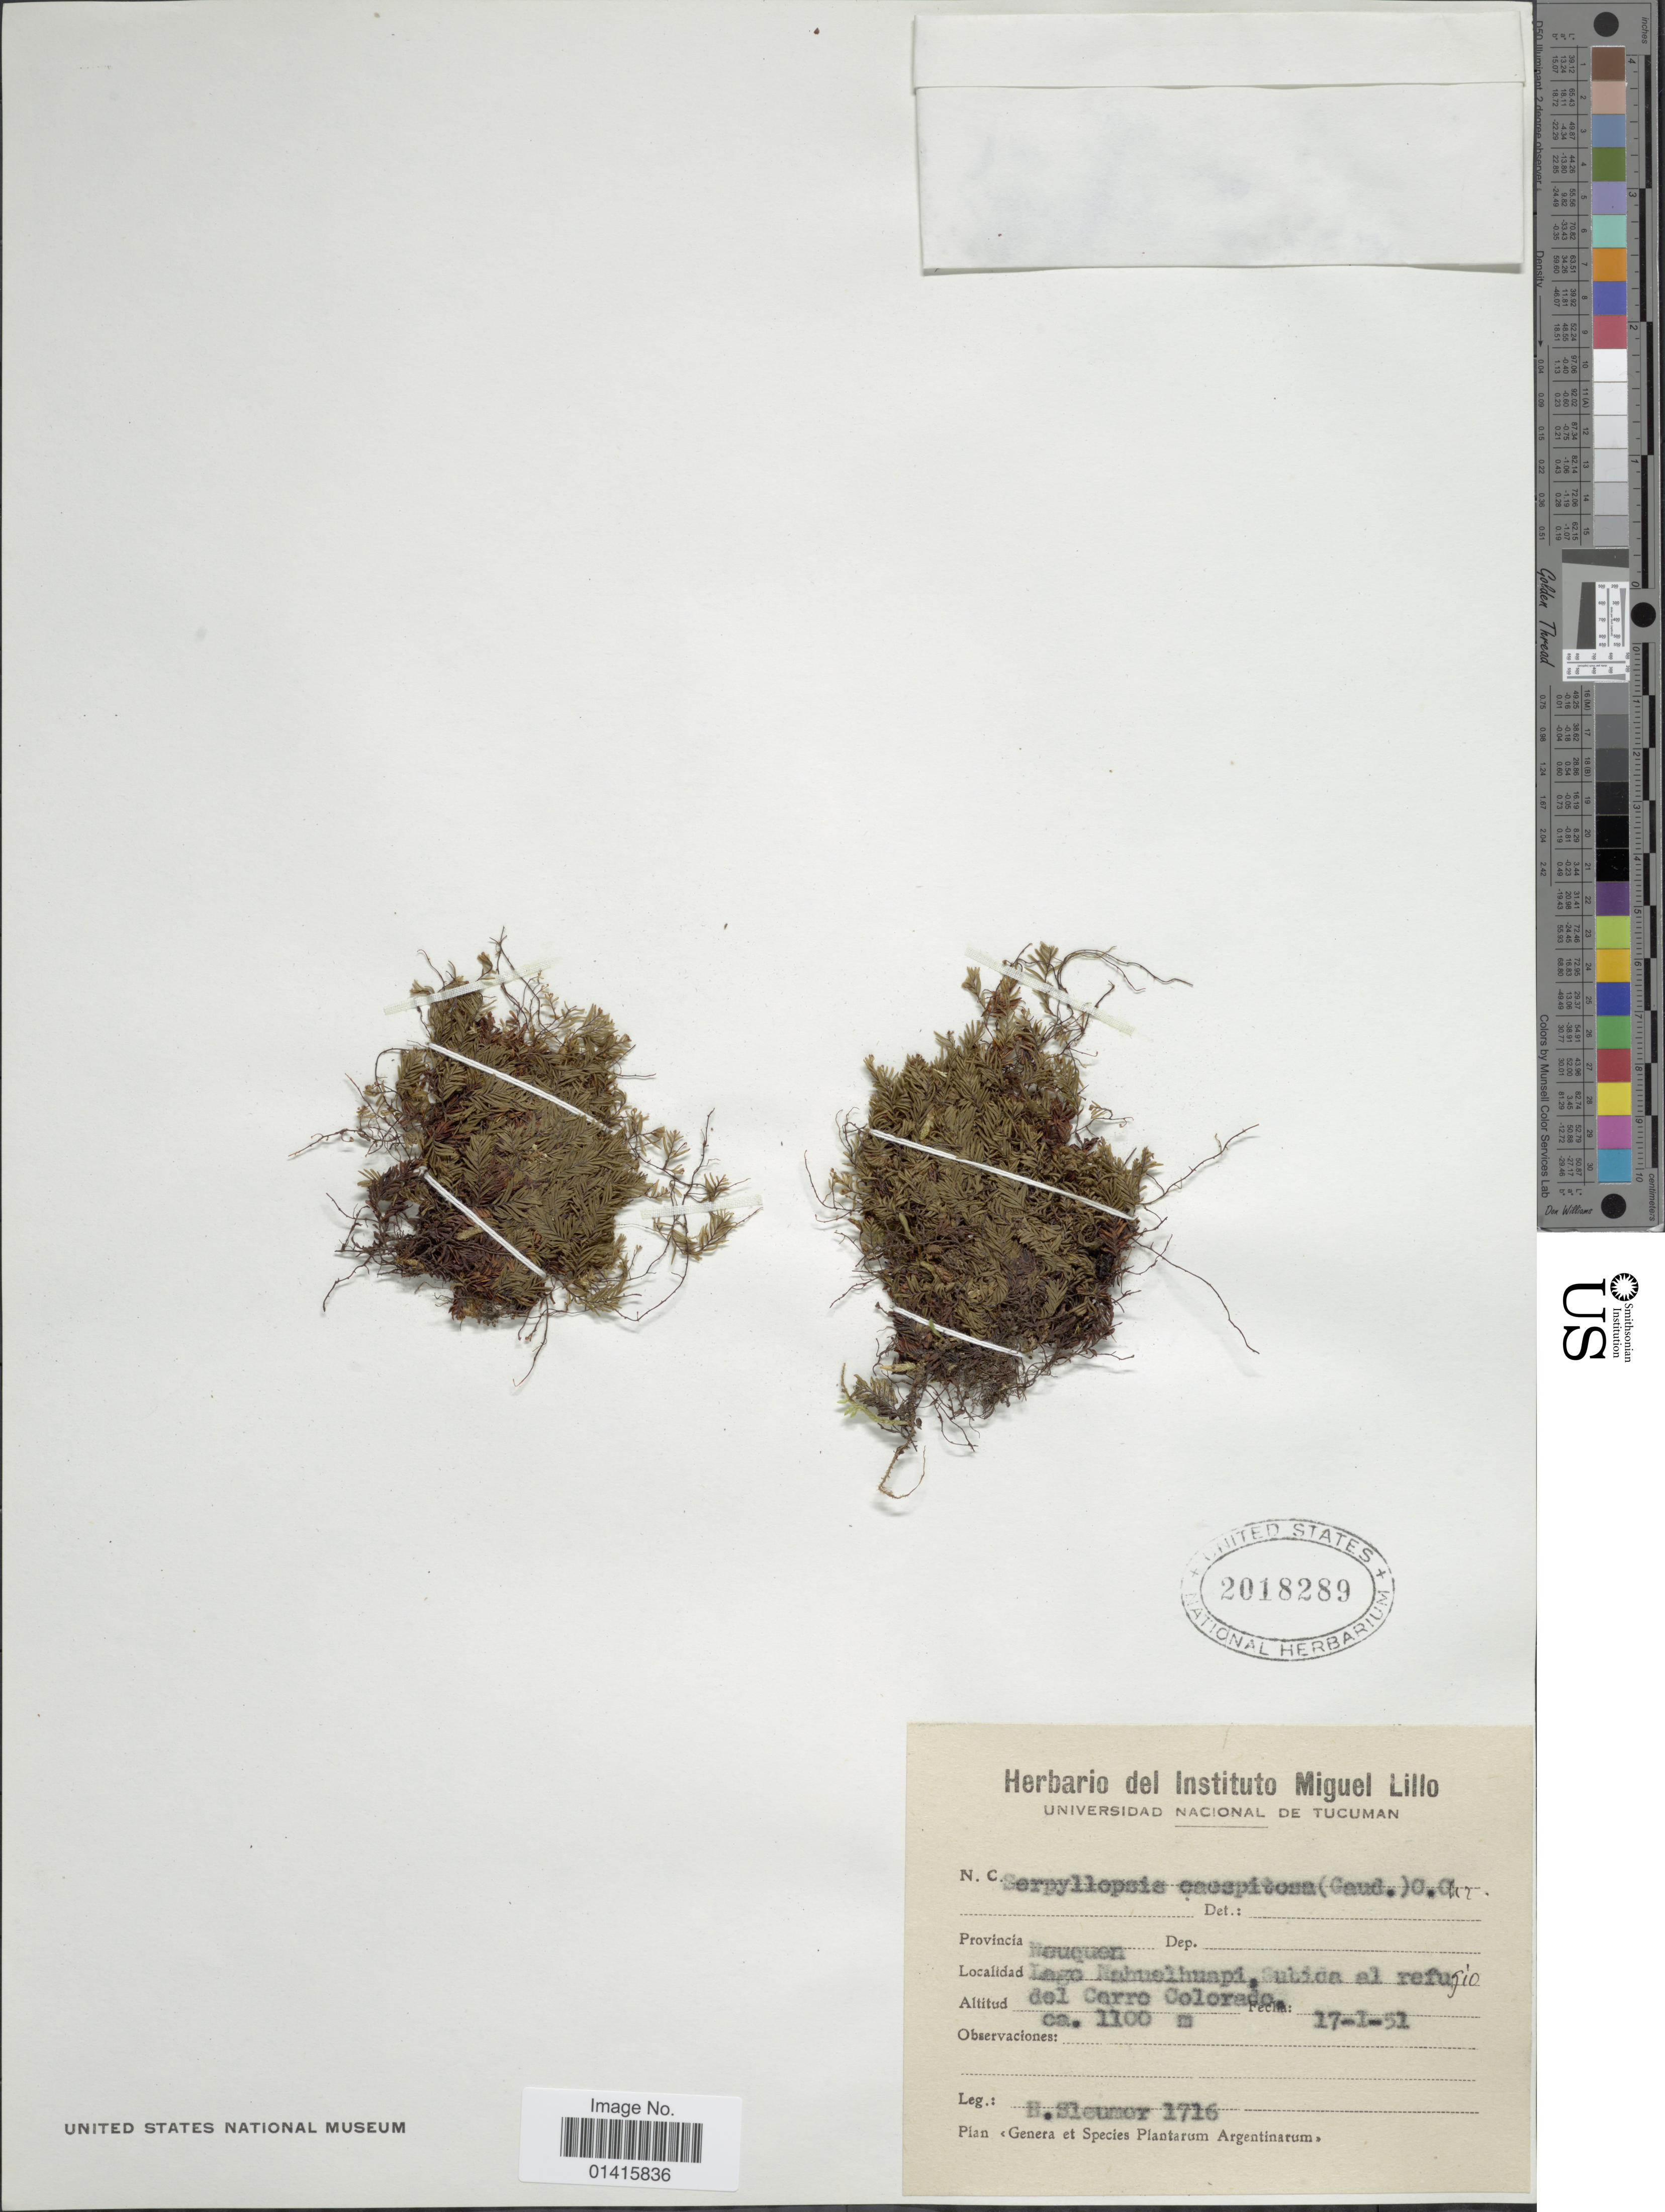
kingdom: Plantae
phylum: Tracheophyta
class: Polypodiopsida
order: Hymenophyllales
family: Hymenophyllaceae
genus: Hymenophyllum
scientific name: Hymenophyllum caespitosum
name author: Gaudich.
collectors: H. O. Sleumer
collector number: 1716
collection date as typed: Transcribed d/m/y: 17/1/51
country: Argentina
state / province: Neuquen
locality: Provincia Neuquen, Lago Nahuelhuapo, Subida al refugio del Cerro Colorado.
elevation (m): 1100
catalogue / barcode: US 2018289